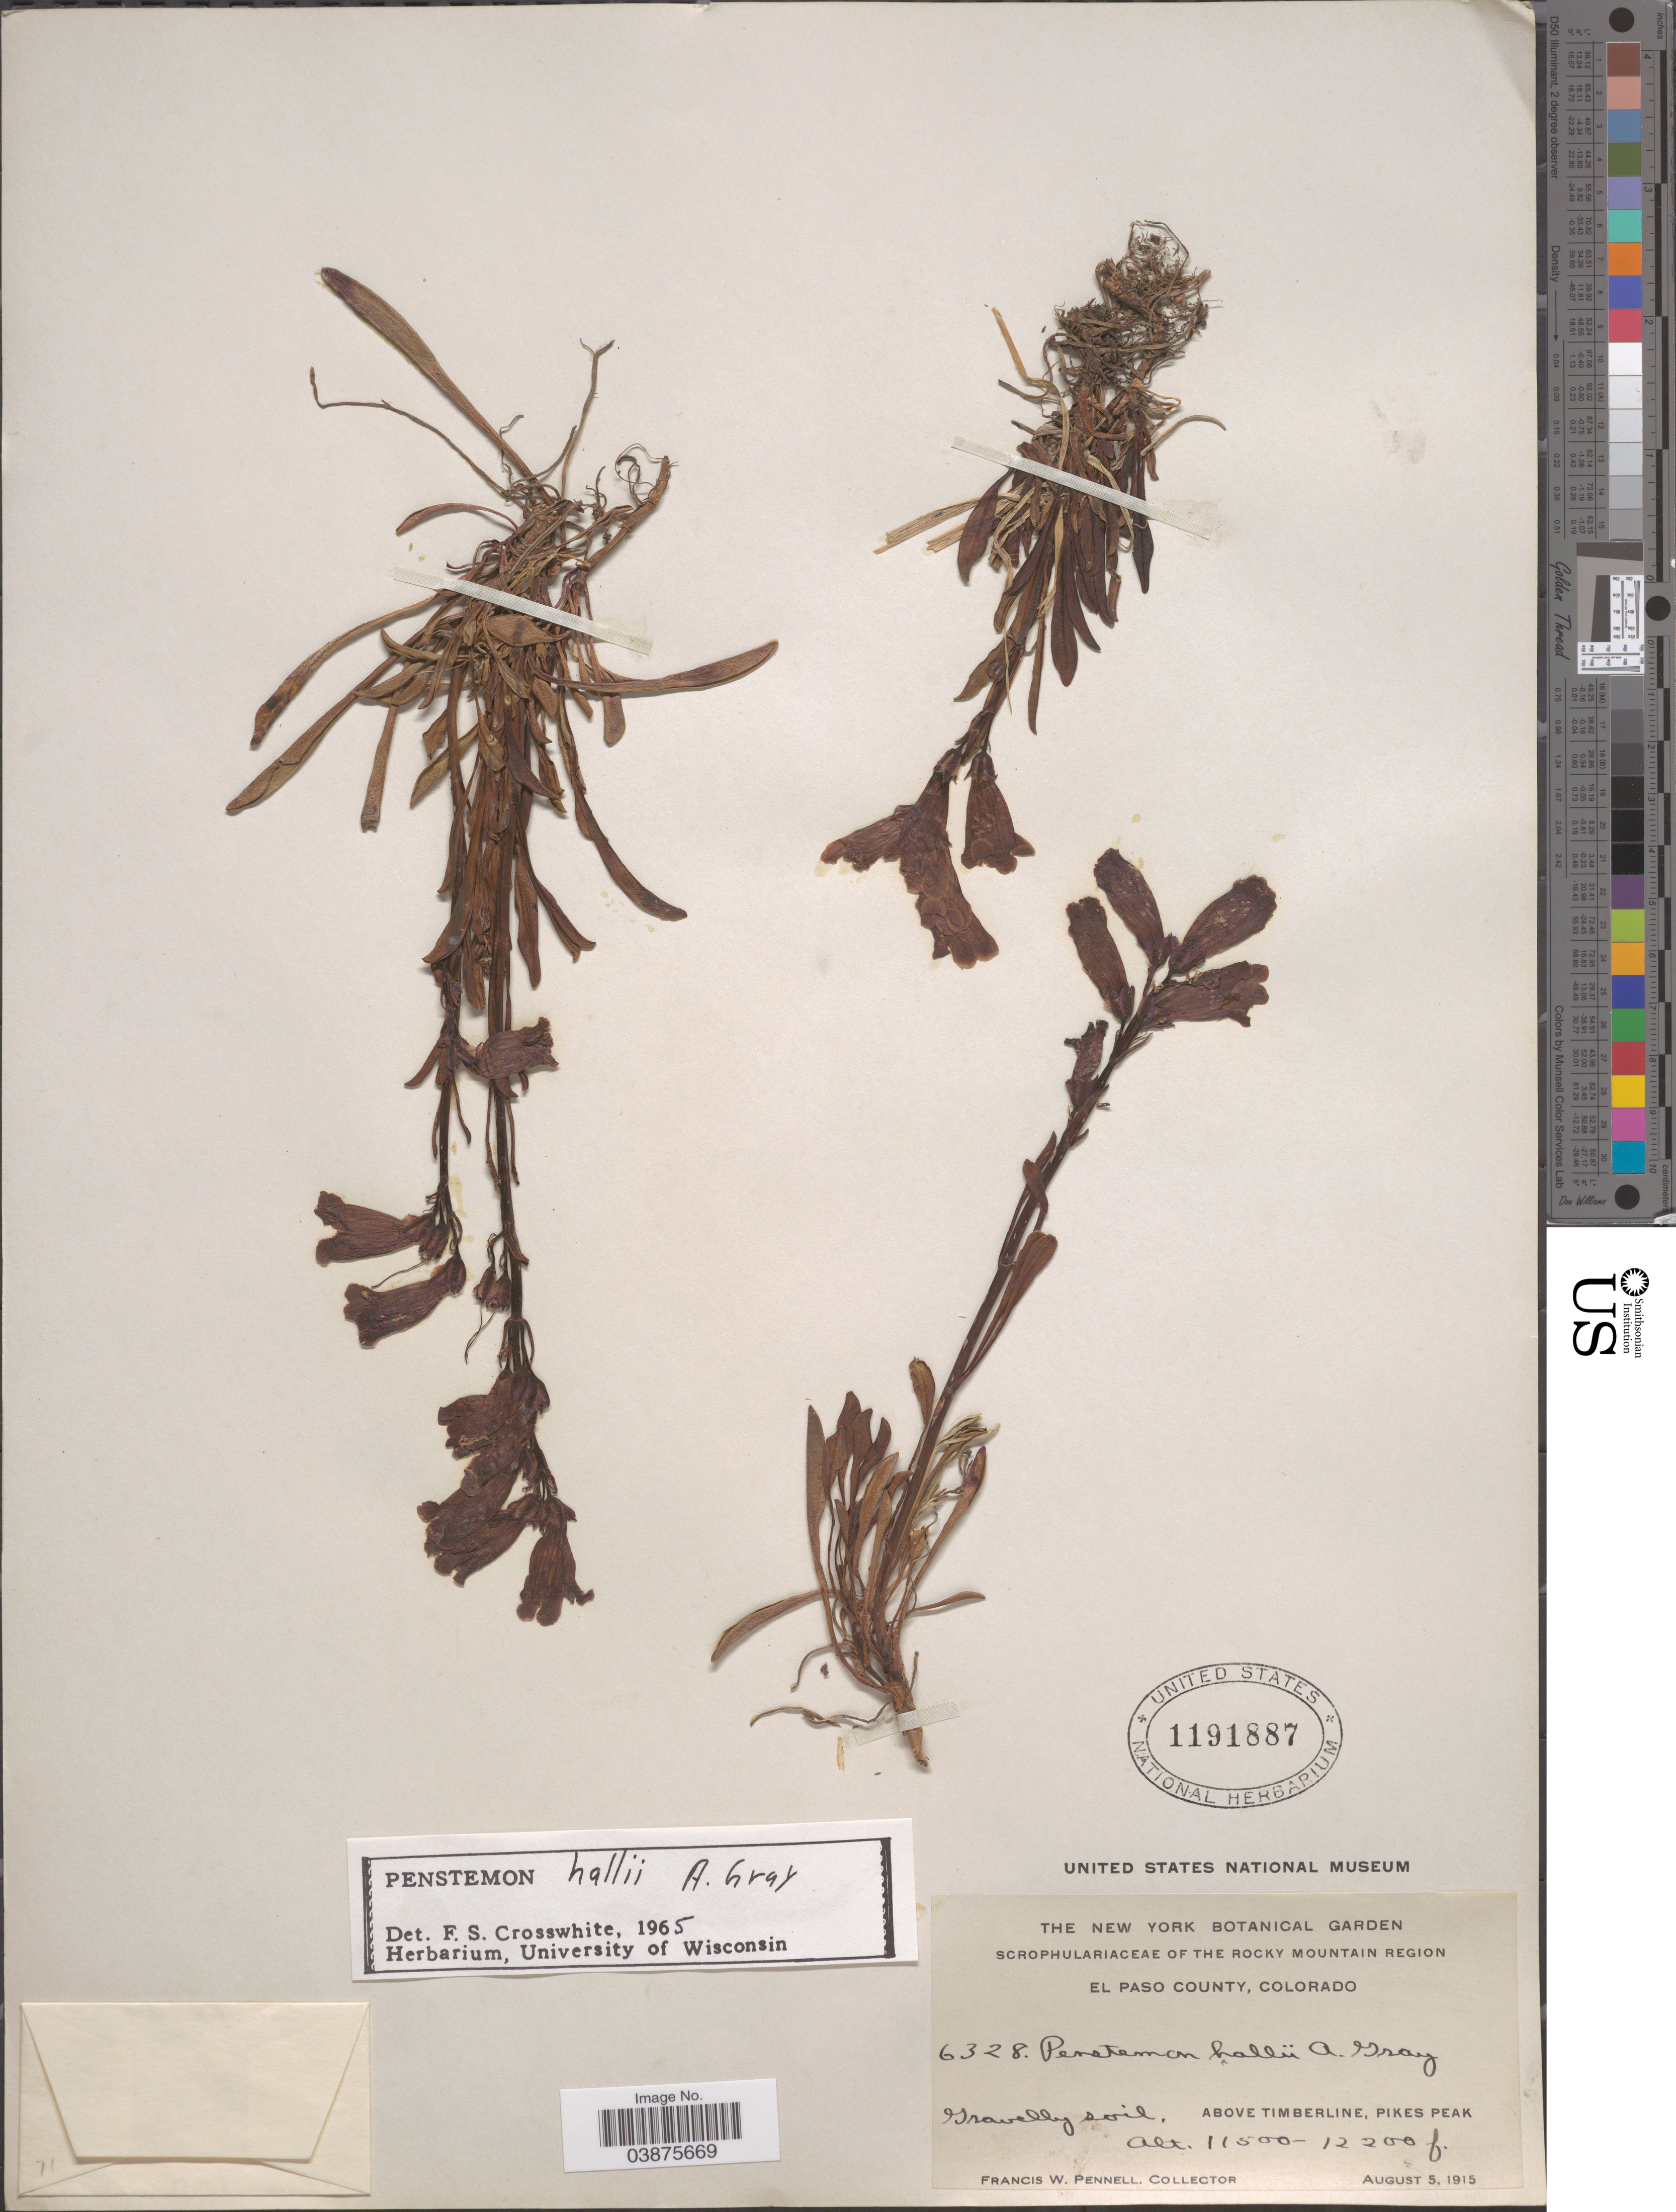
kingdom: Plantae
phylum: Tracheophyta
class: Magnoliopsida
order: Lamiales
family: Plantaginaceae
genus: Penstemon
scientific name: Penstemon hallii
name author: A. Gray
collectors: F. W. Pennell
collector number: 6328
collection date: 1915-08-05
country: United States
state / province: Colorado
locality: El Paso County. Above Timberline, Pikes Peak.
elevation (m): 3505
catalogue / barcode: US 1191887